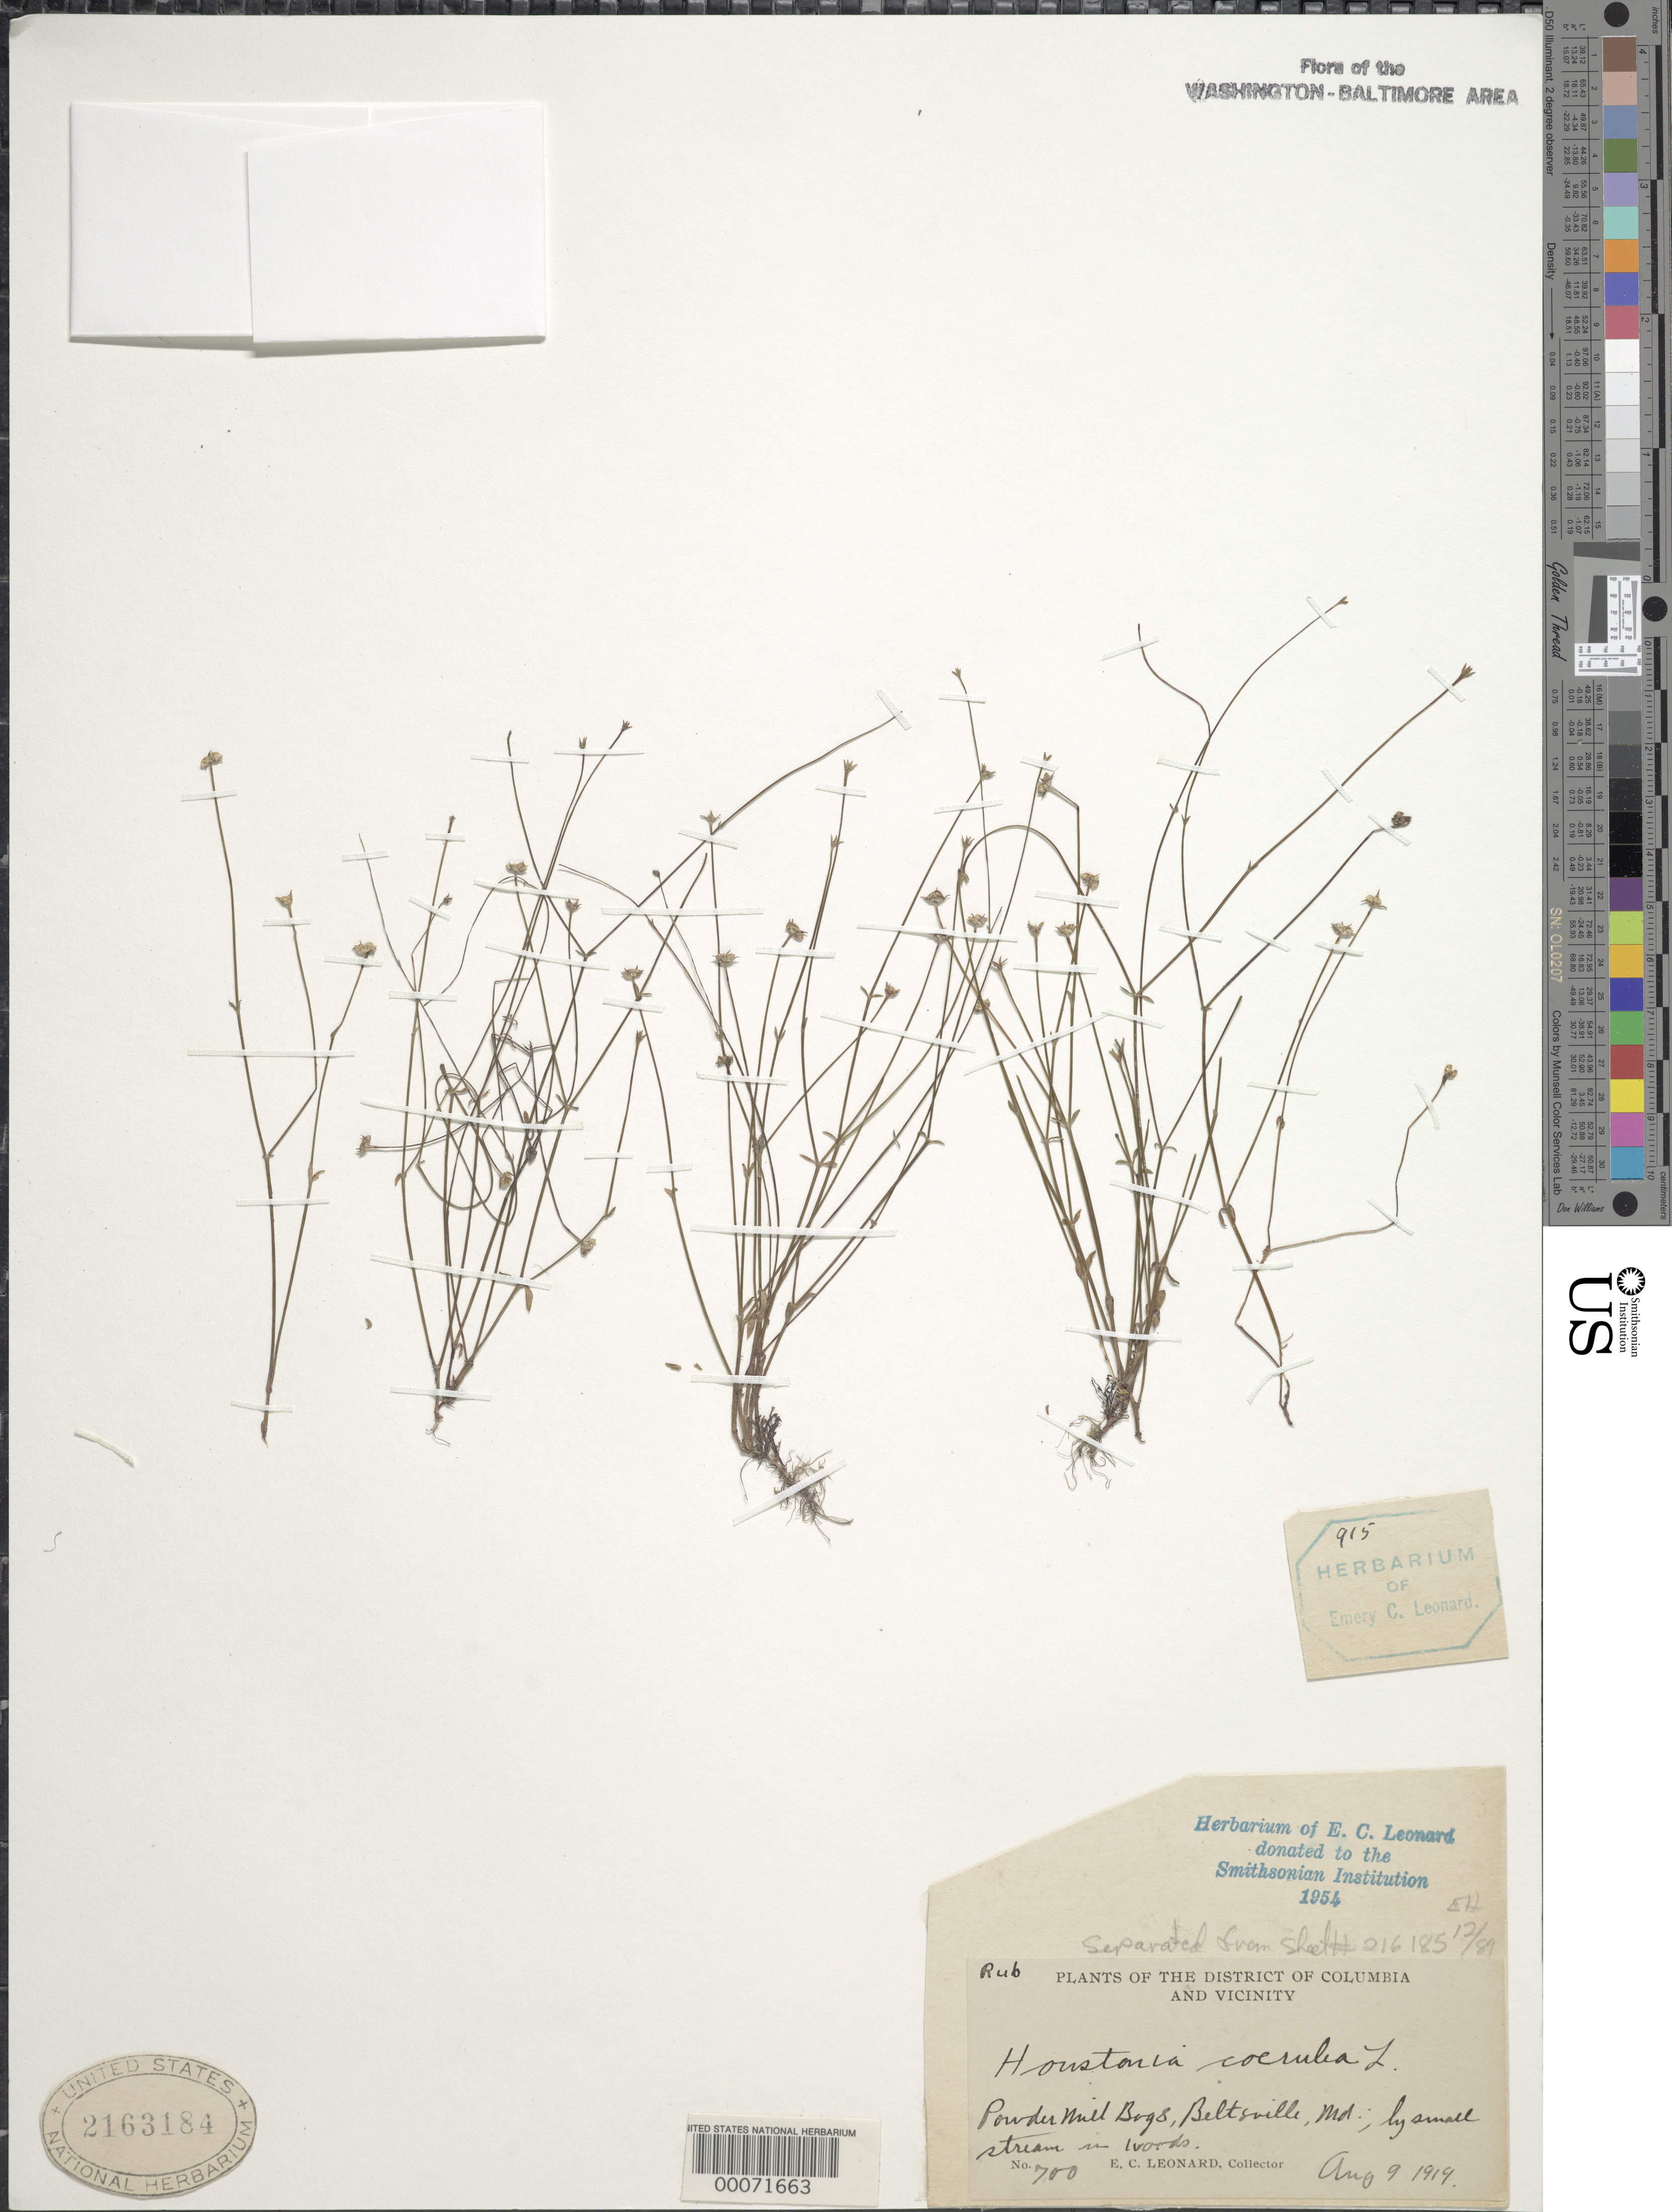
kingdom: Plantae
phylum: Tracheophyta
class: Magnoliopsida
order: Gentianales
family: Rubiaceae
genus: Houstonia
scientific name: Houstonia caerulea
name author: L.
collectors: E. C. Leonard & E. P. Killip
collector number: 700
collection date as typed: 09 Aug 1919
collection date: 1919-08-09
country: United States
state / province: Maryland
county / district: Prince George's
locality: Beltsville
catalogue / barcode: US 2163184